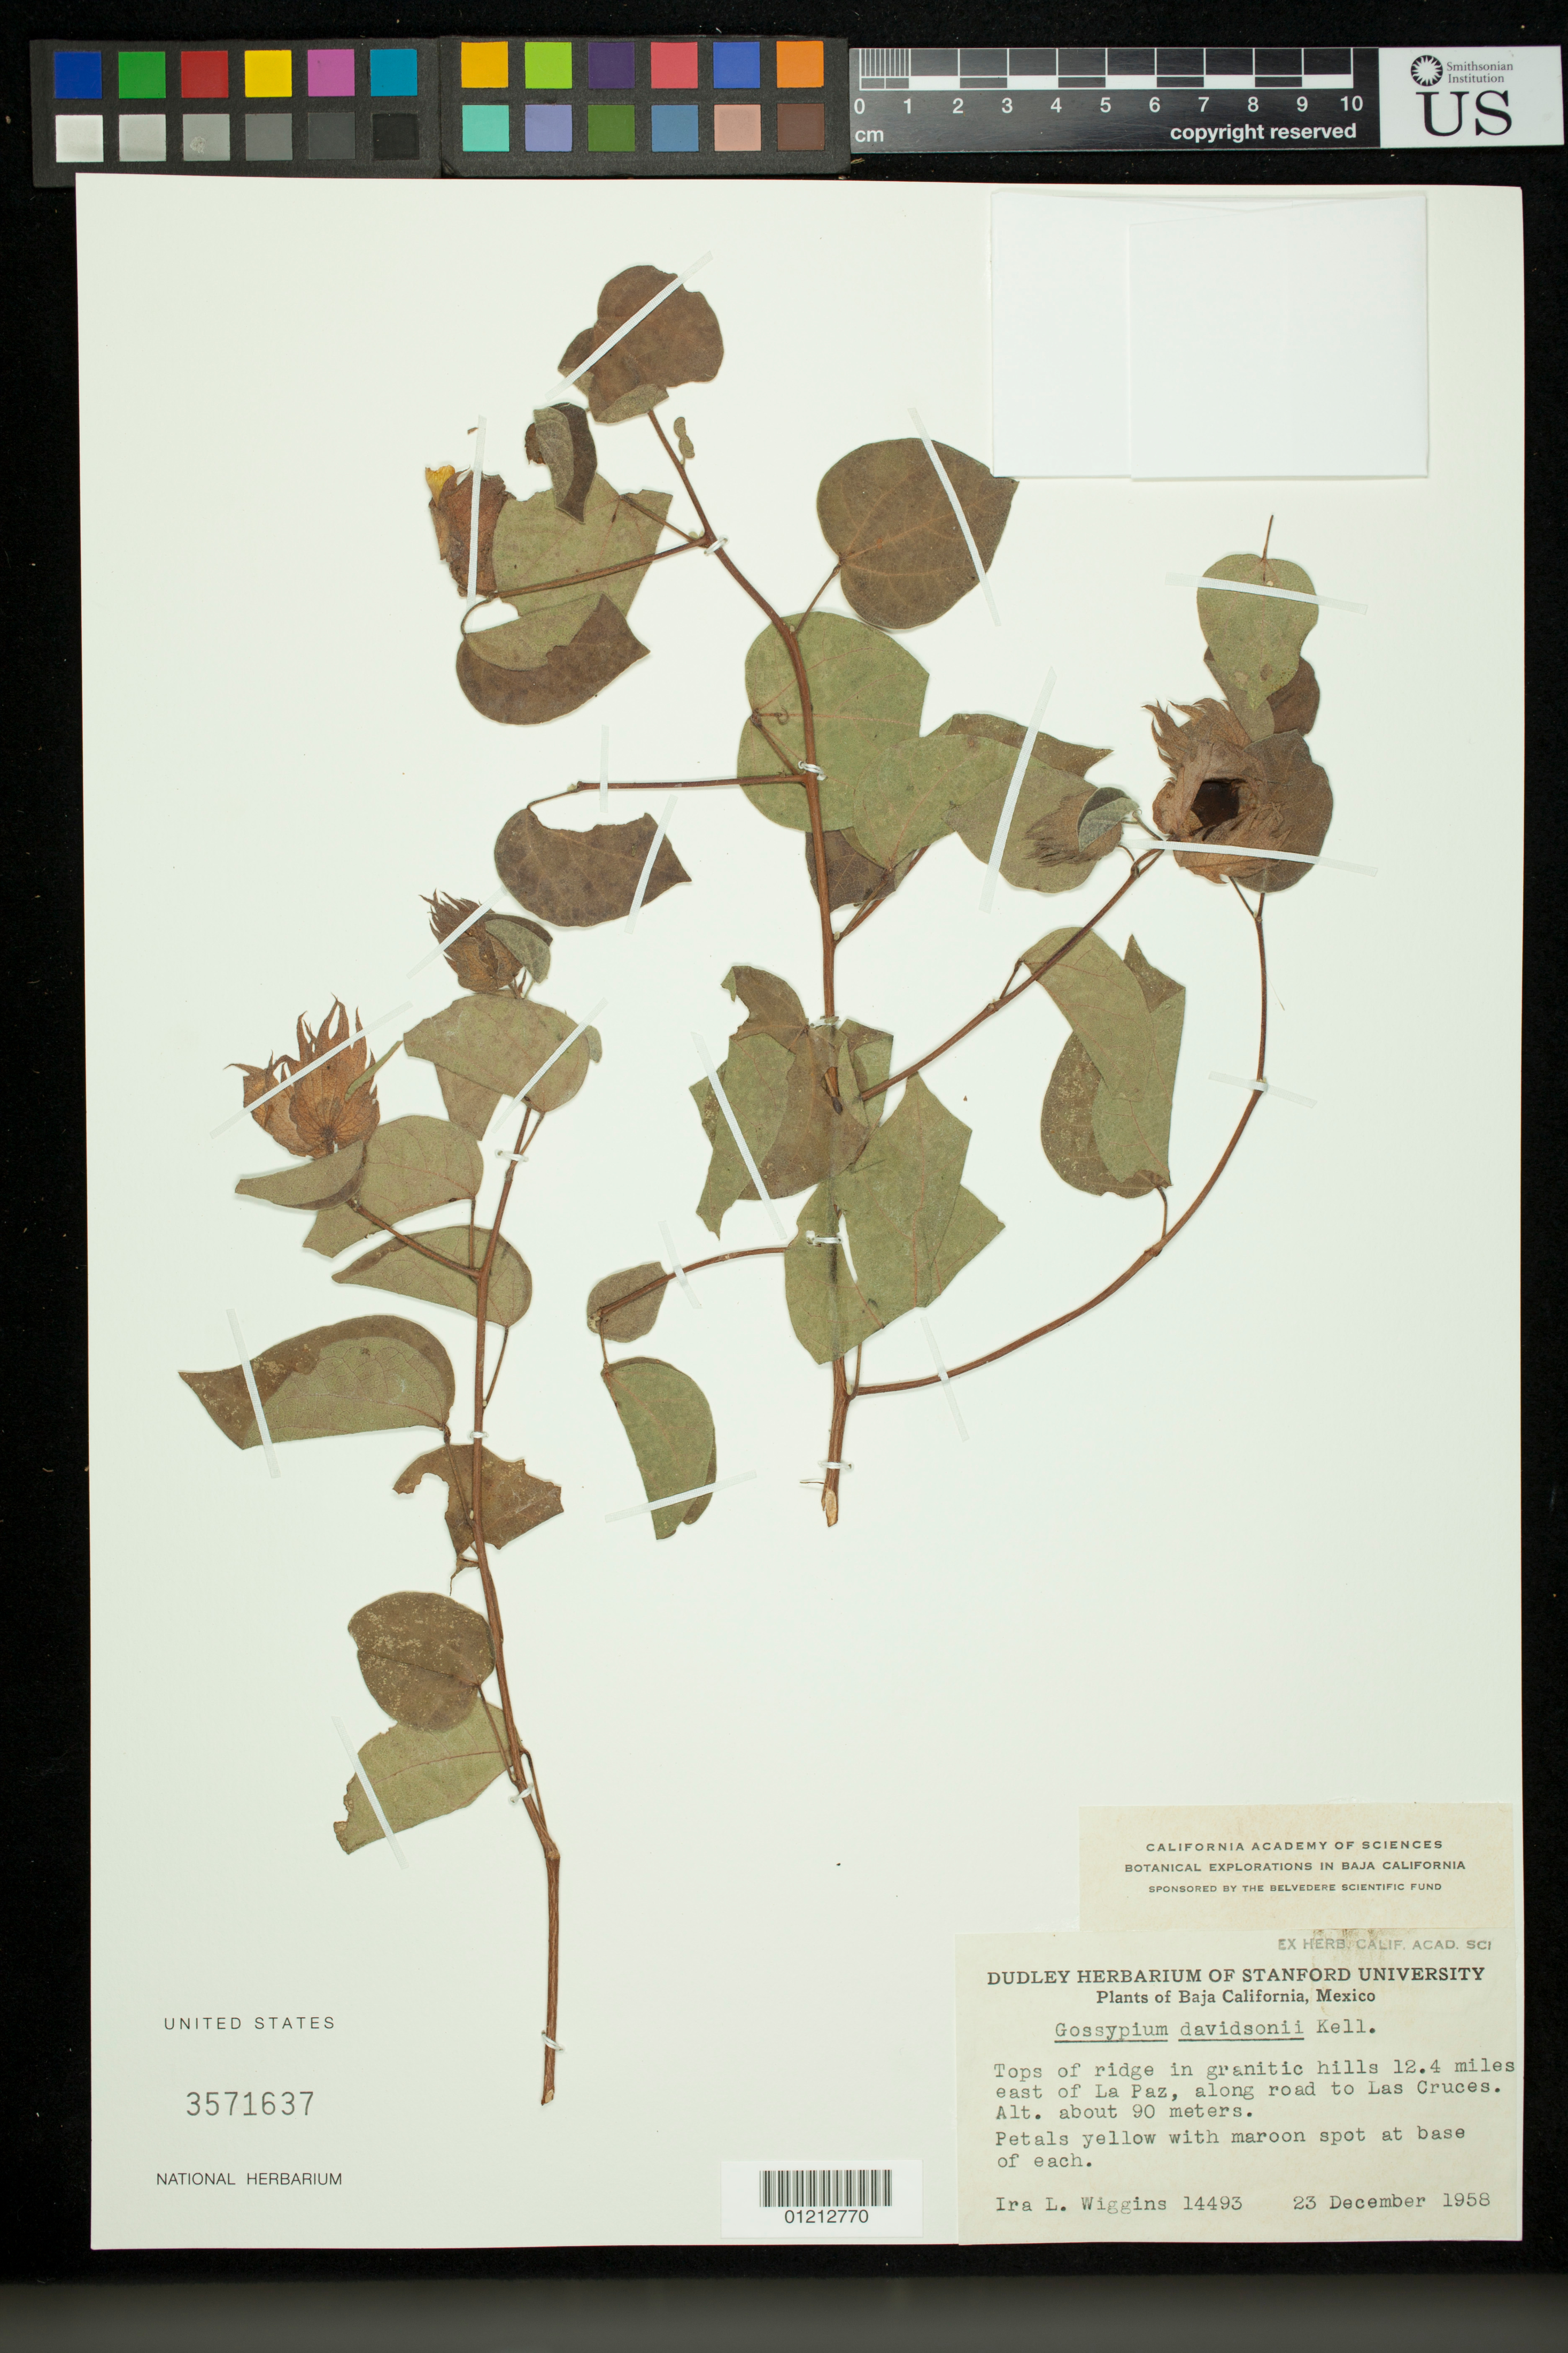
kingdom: Plantae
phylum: Tracheophyta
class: Magnoliopsida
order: Malvales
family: Malvaceae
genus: Gossypium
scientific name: Gossypium davidsonii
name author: Kellogg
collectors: I. L. Wiggins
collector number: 14493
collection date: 1958-12-23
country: Mexico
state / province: Baja California Sur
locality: Tops of ridge in granitic hills 12.4 miles east of La Paz, along road to Las Cruces.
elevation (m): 90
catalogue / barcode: US 3571637